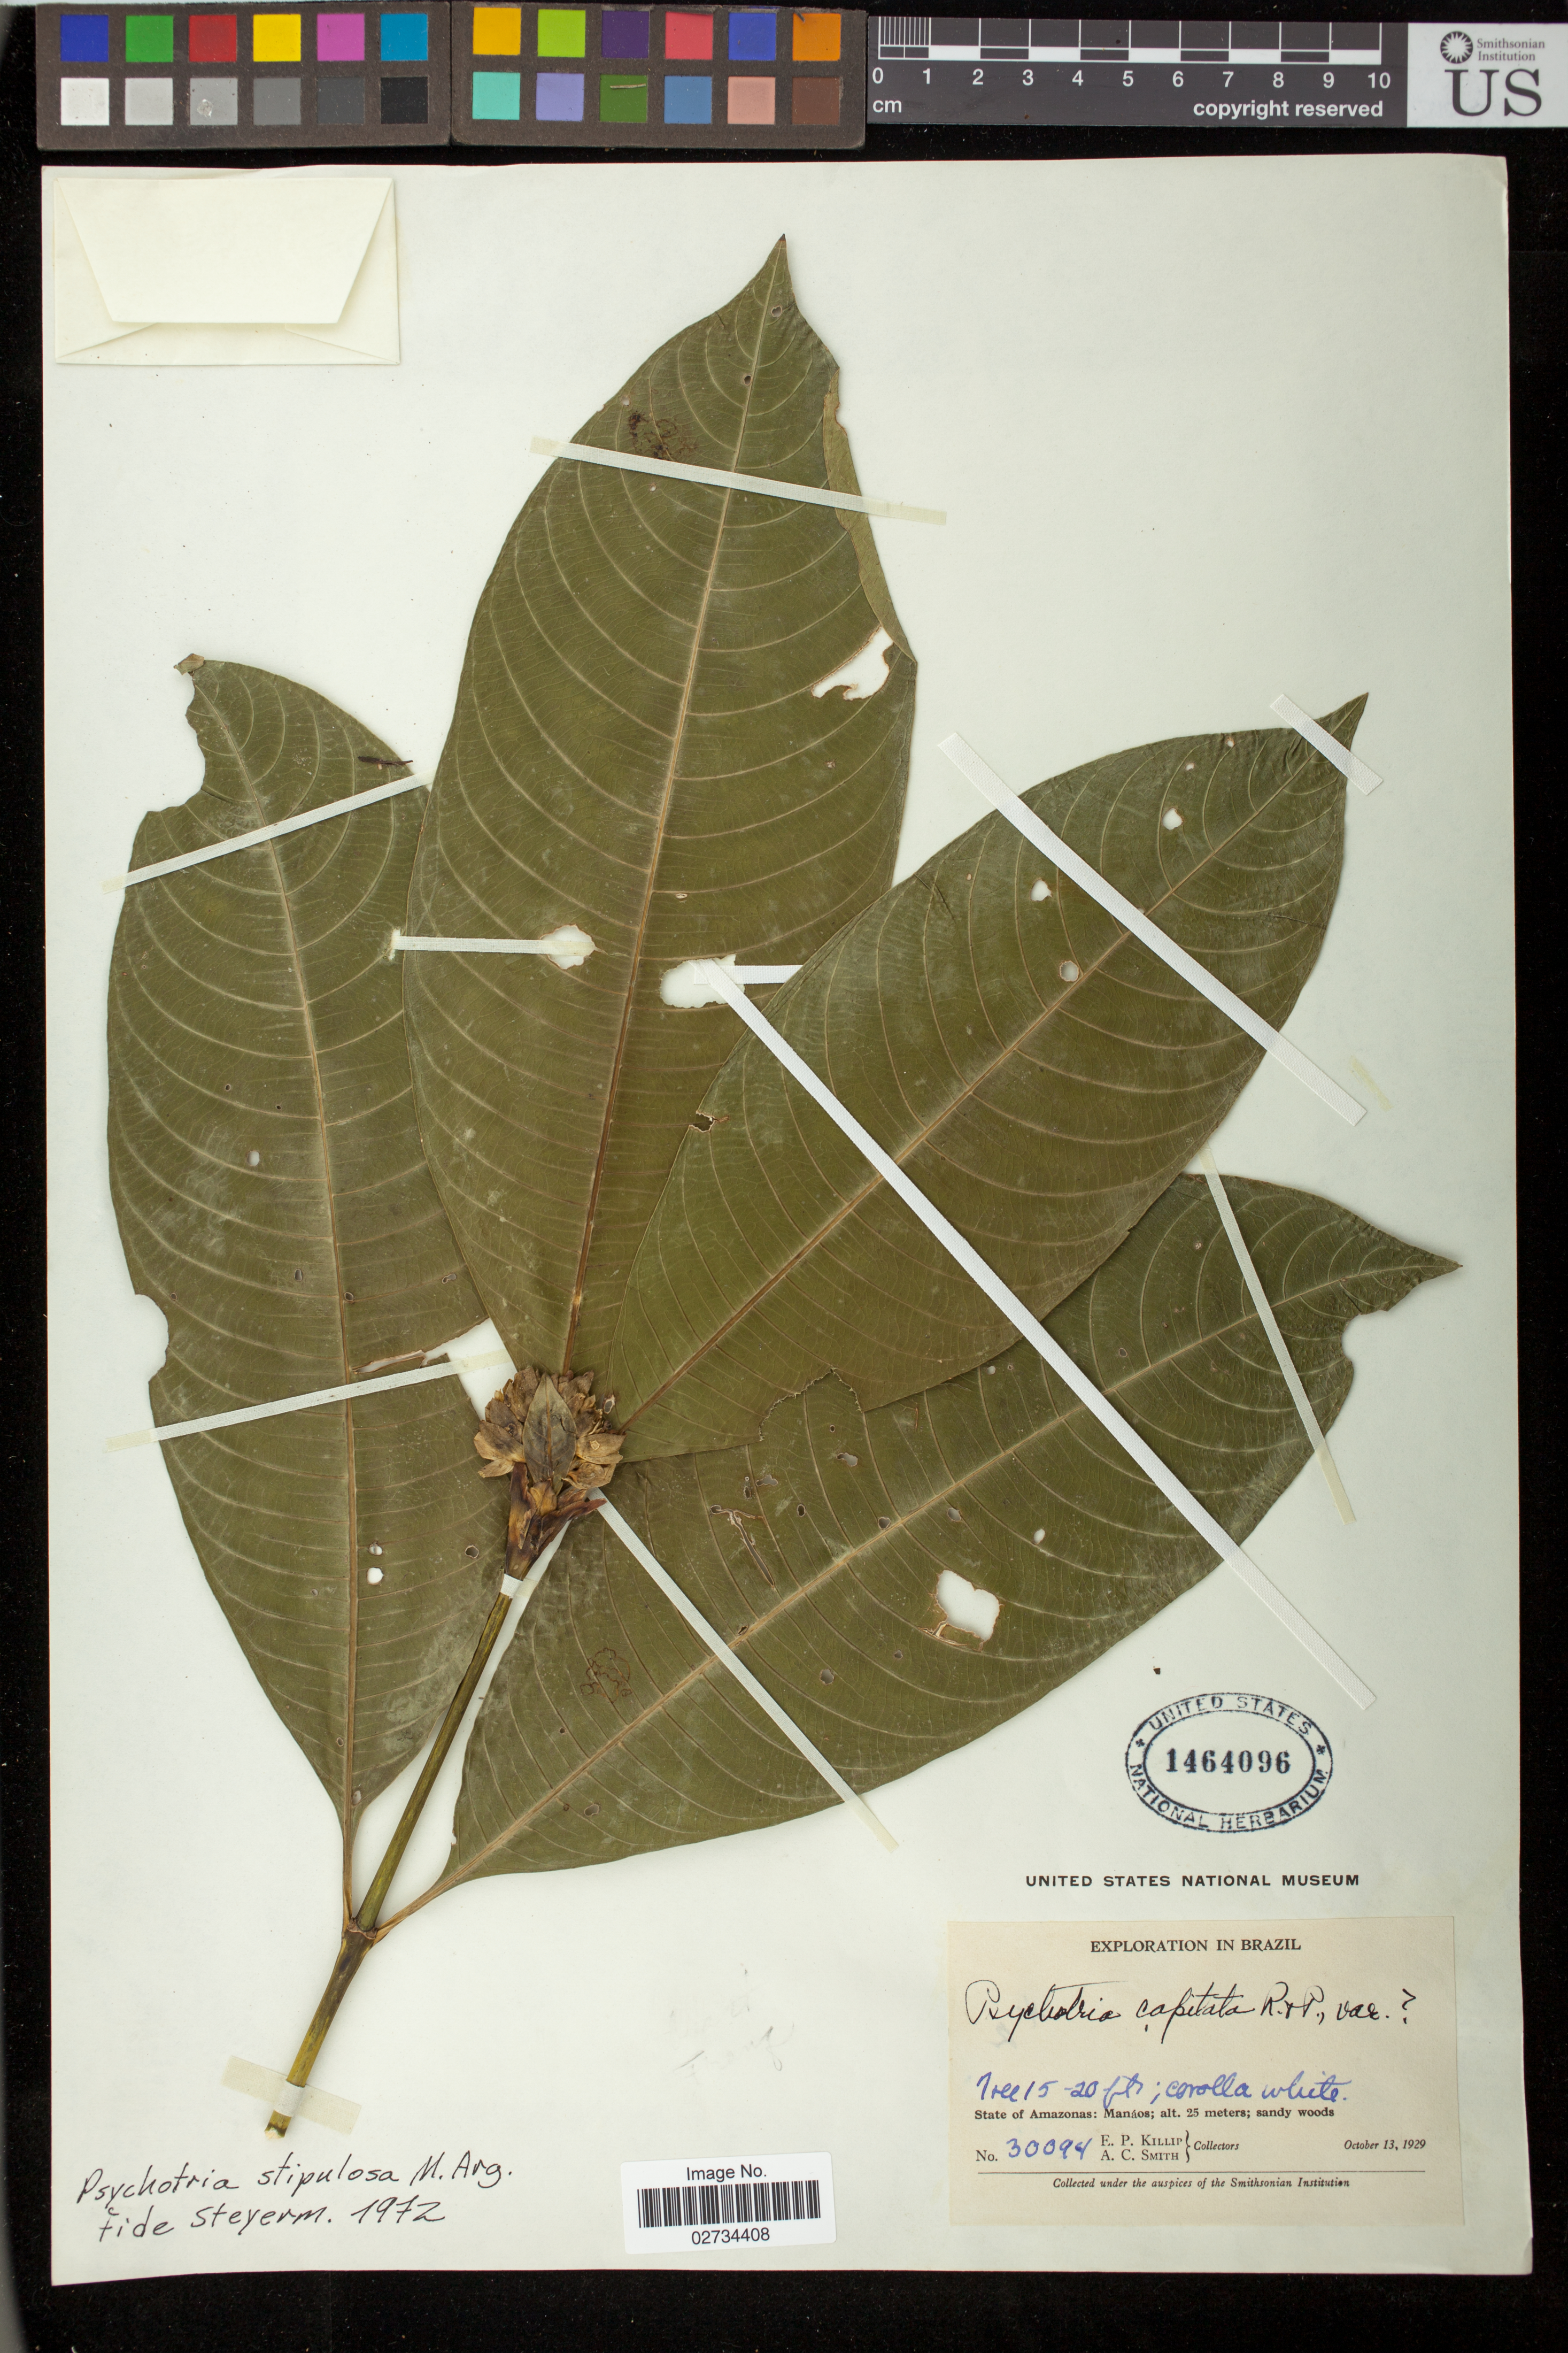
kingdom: Plantae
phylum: Tracheophyta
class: Magnoliopsida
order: Gentianales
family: Rubiaceae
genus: Psychotria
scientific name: Psychotria stipulosa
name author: Müll. Arg.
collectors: E. P. Killip & A. C. Smith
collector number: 30094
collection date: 1929-10-13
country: Brazil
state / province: Amazonas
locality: Manaós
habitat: Sandy woods.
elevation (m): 25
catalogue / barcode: US 1464096